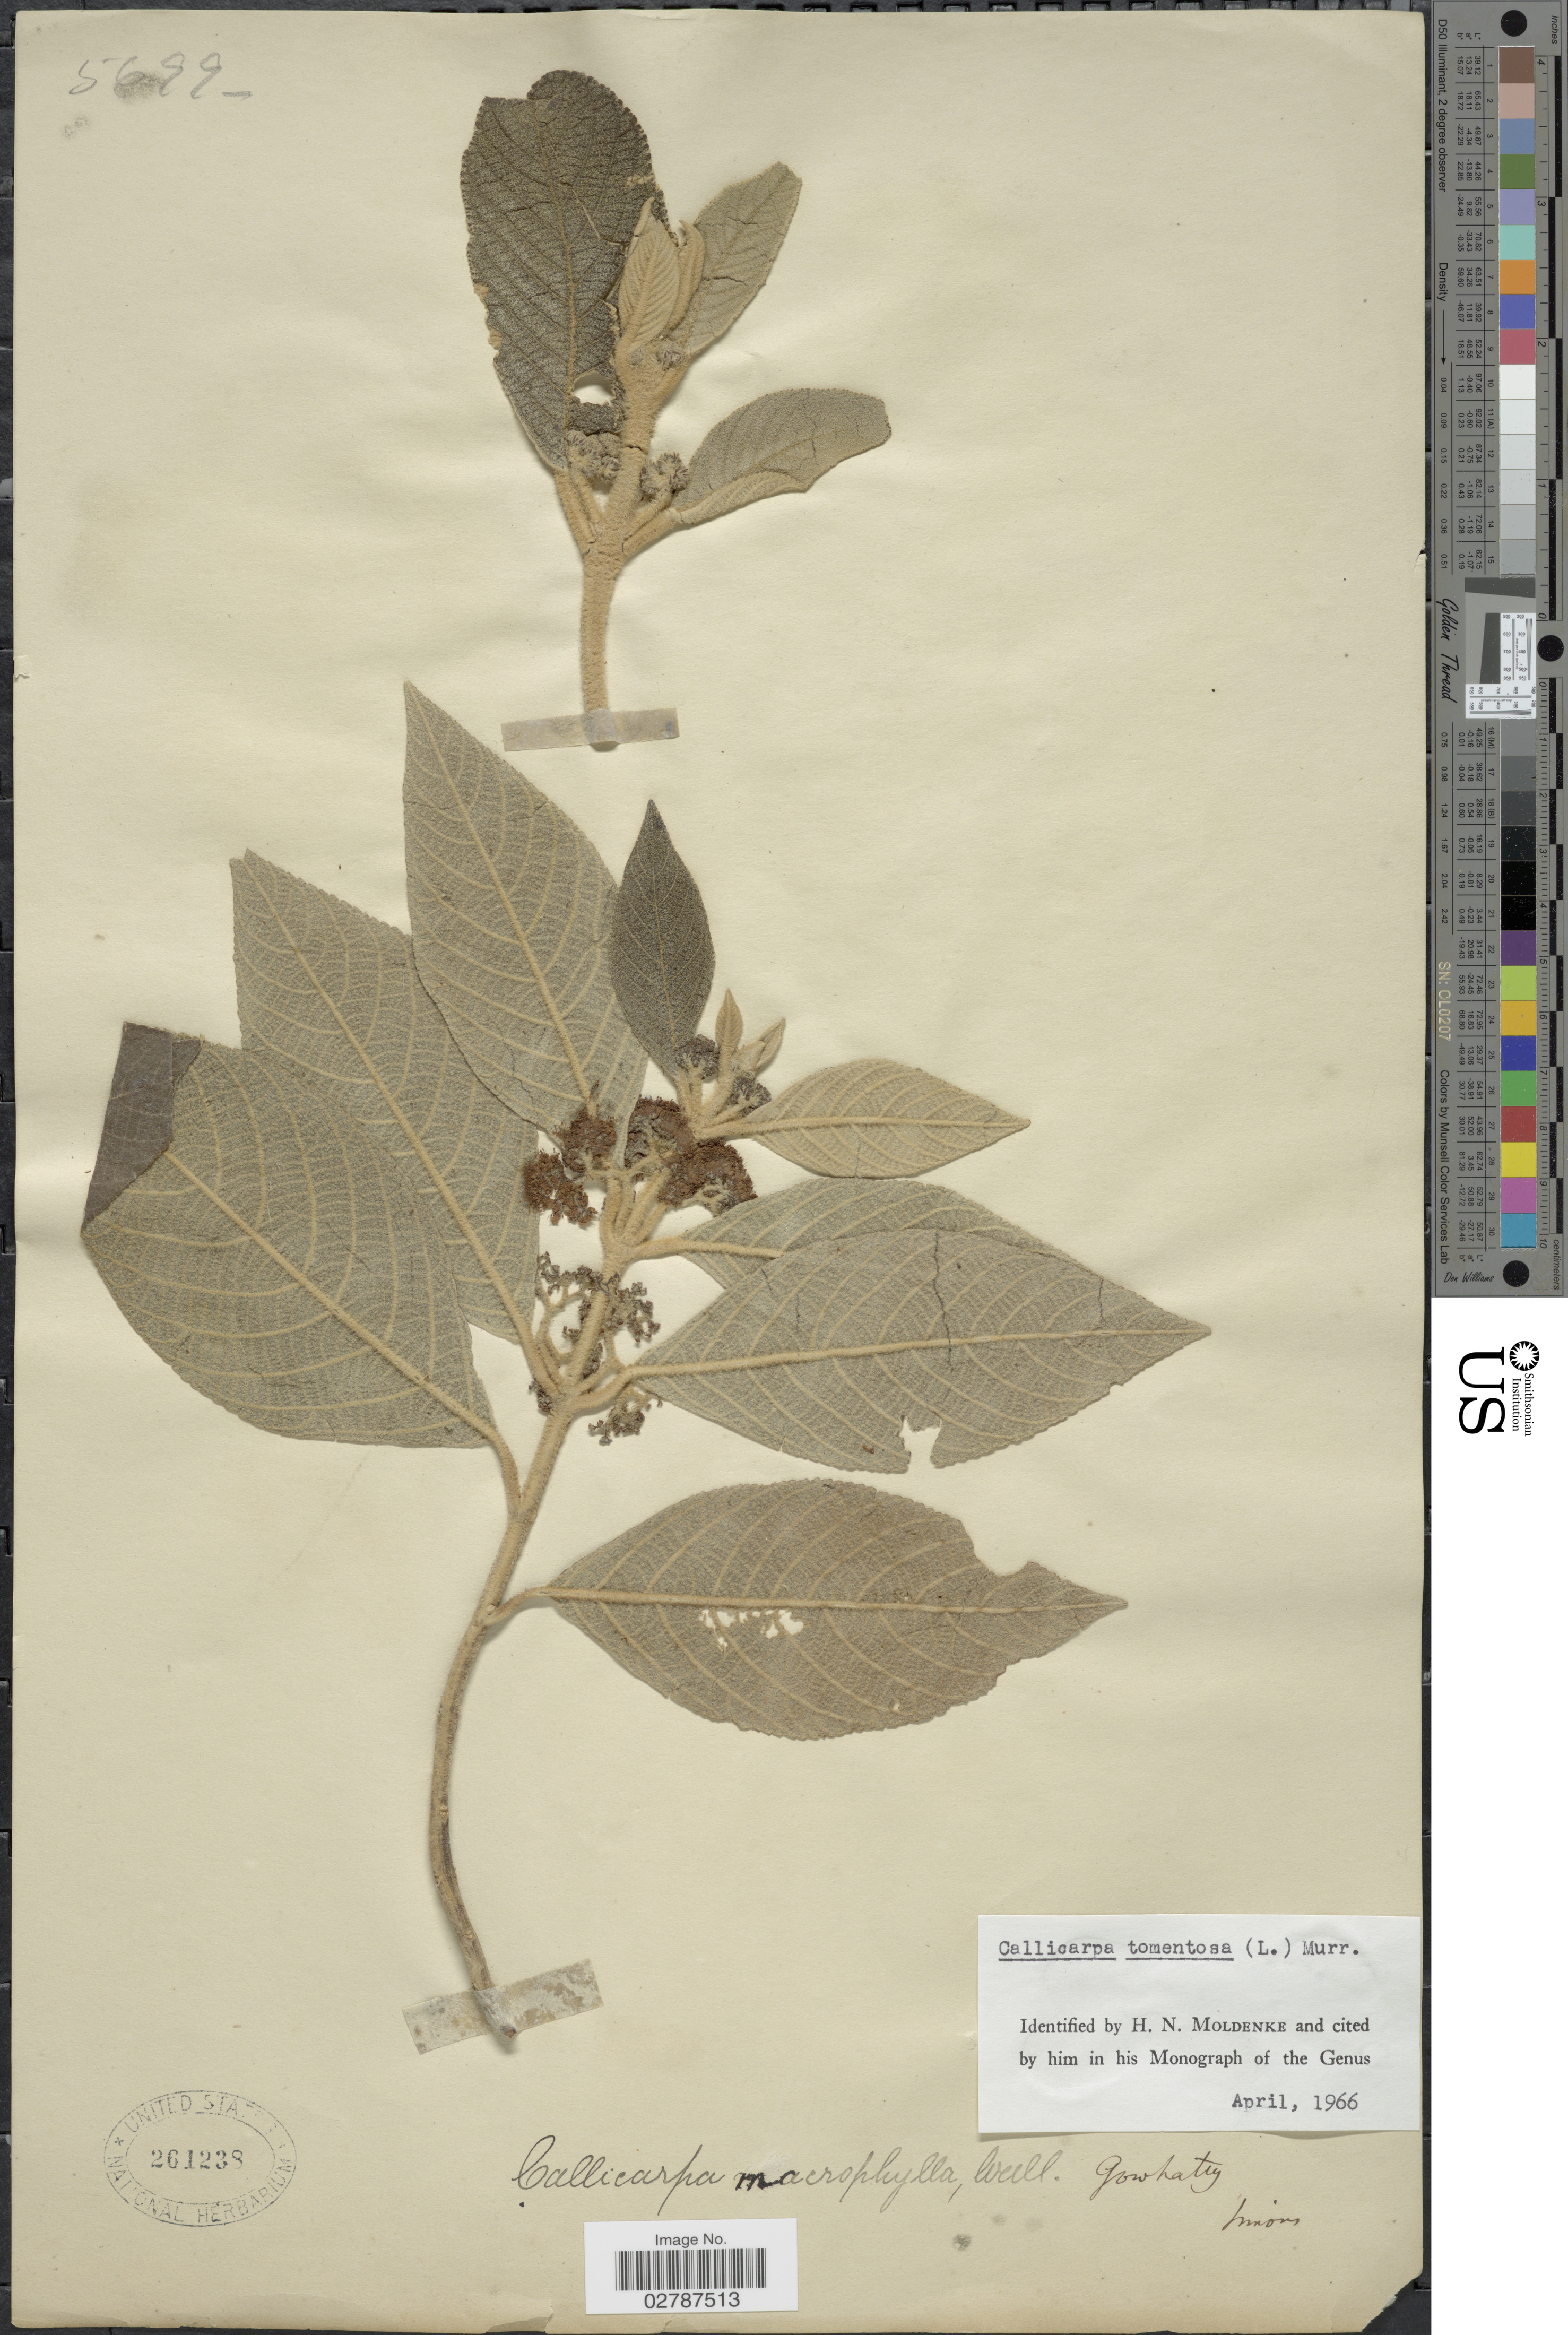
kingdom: Plantae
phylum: Tracheophyta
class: Magnoliopsida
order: Lamiales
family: Lamiaceae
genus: Callicarpa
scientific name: Callicarpa tomentosa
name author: (L.) L.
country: India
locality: Gowhaty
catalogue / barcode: US 261238